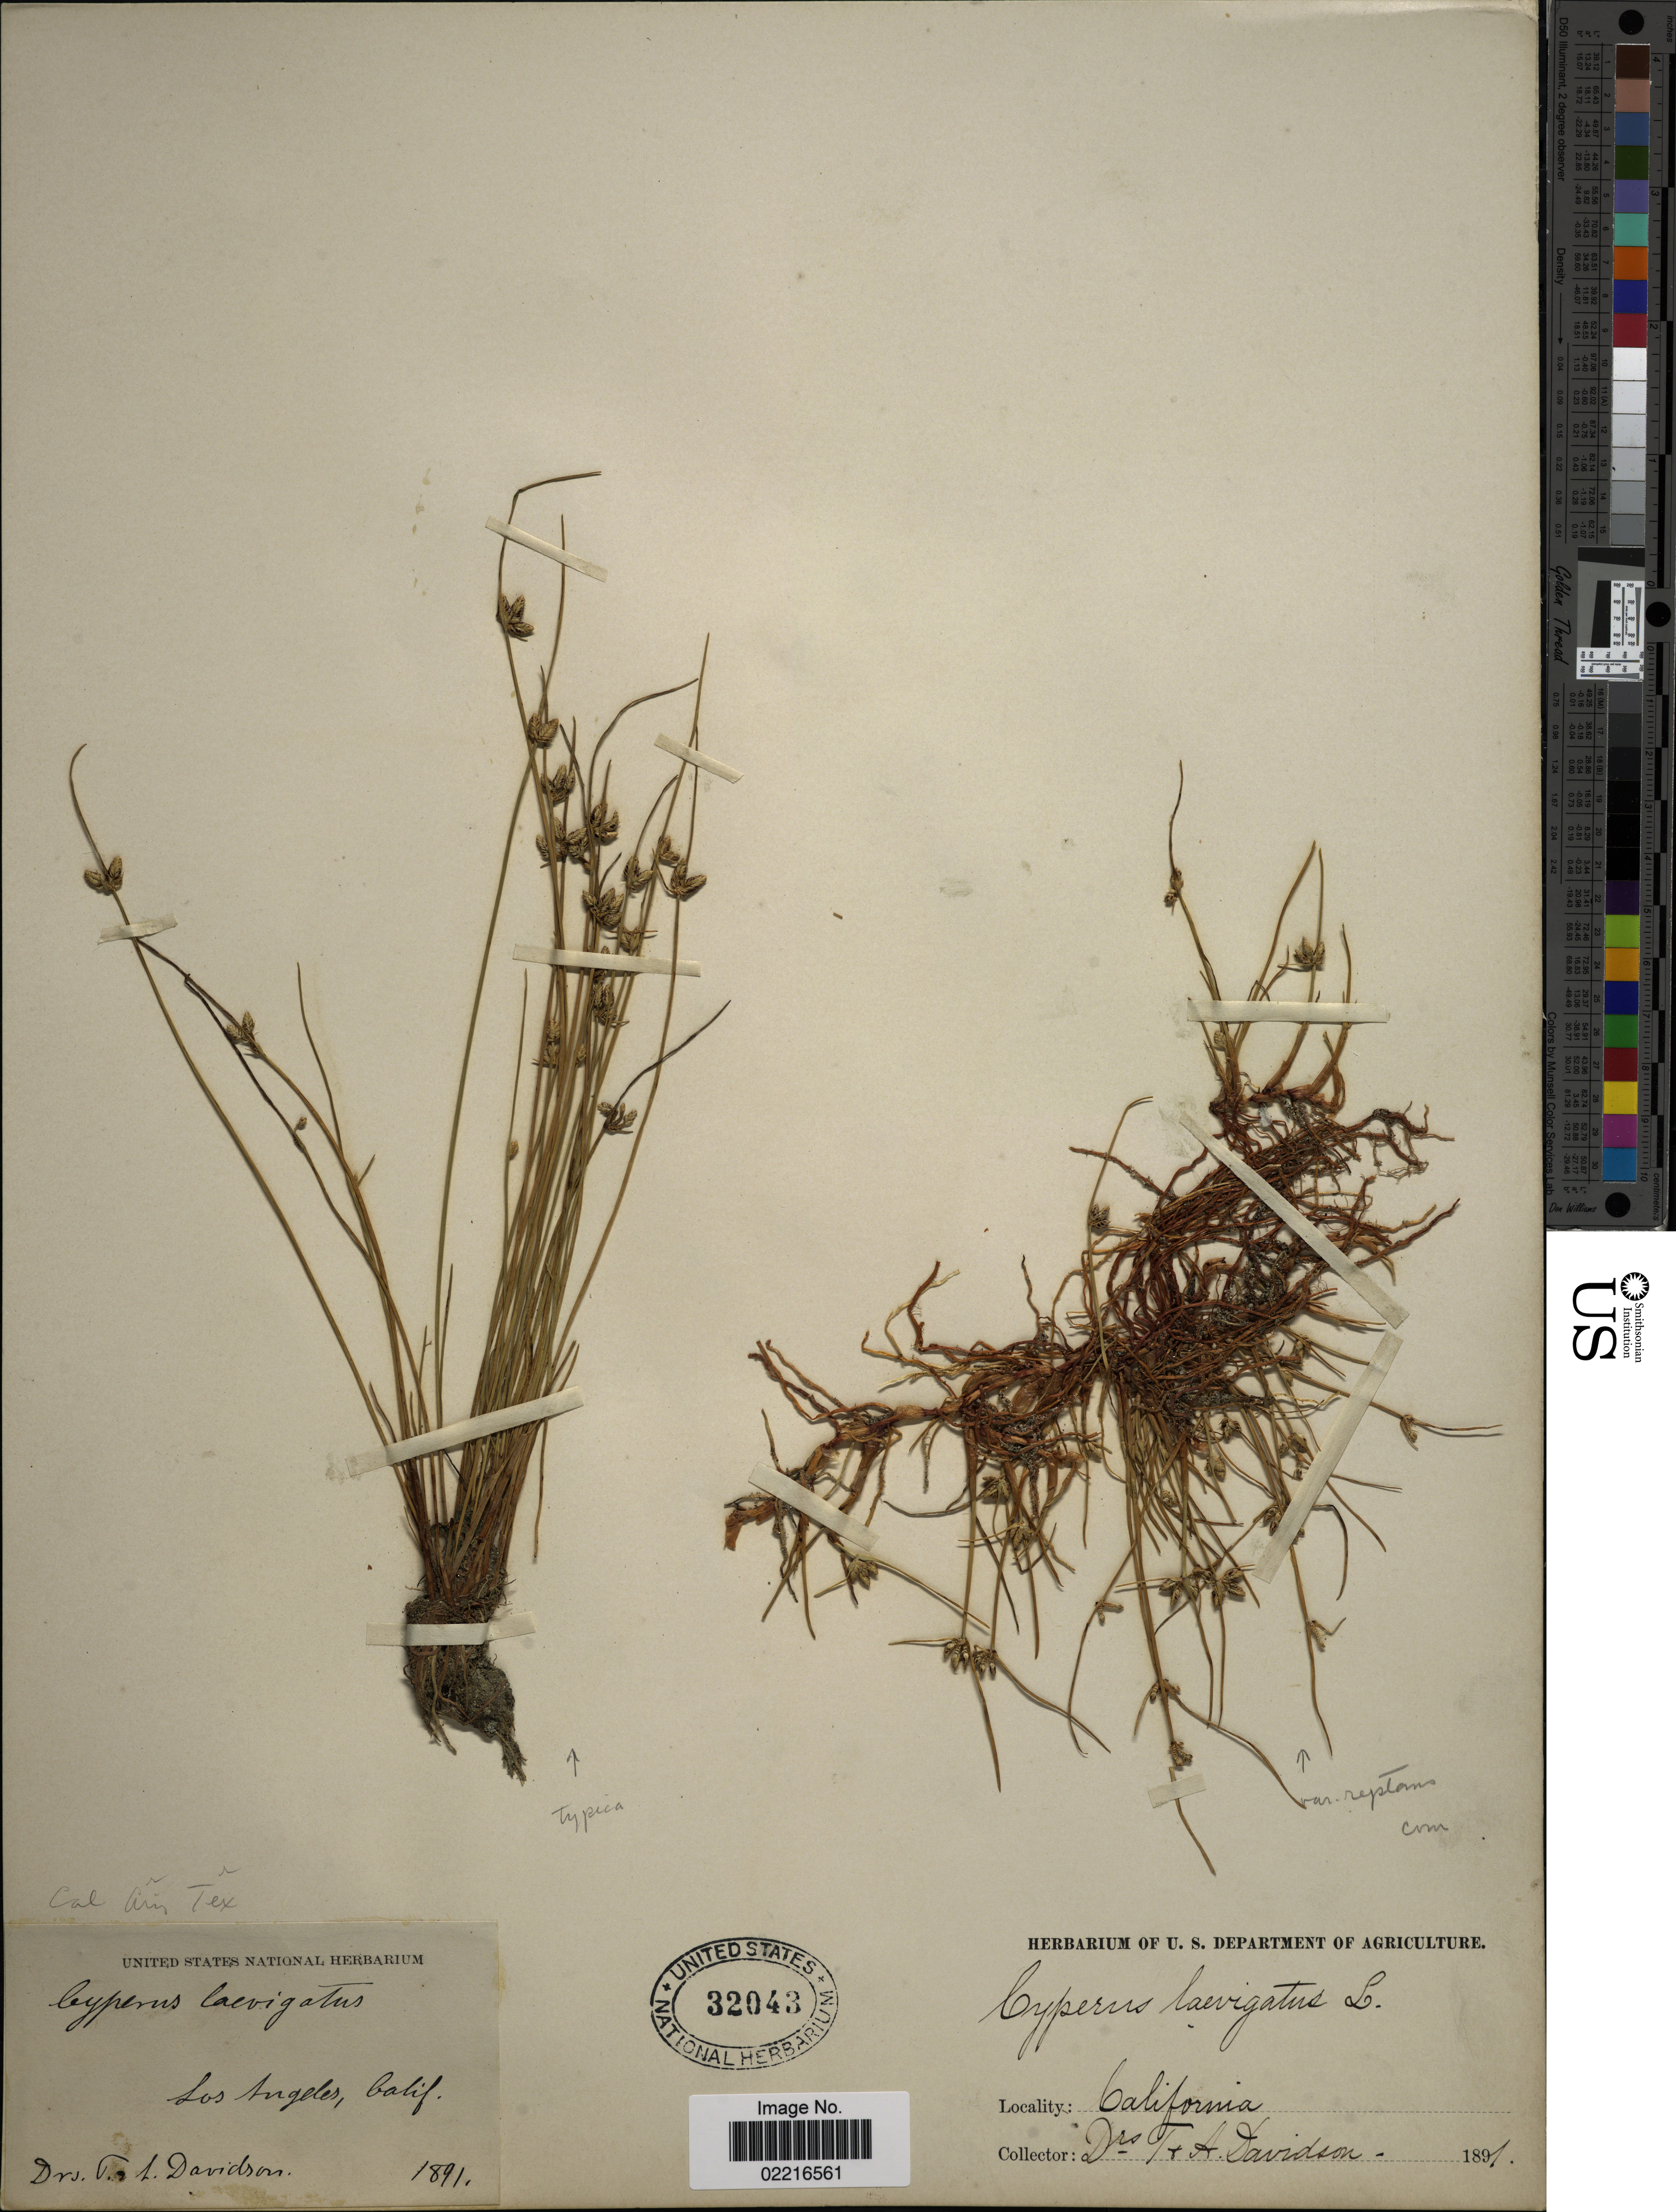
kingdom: Plantae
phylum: Tracheophyta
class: Liliopsida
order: Poales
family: Cyperaceae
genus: Cyperus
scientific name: Cyperus laevigatus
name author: L.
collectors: T. Davidson & A. Davidson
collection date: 1891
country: United States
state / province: California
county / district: Los Angeles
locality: Los Angeles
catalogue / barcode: US 32043